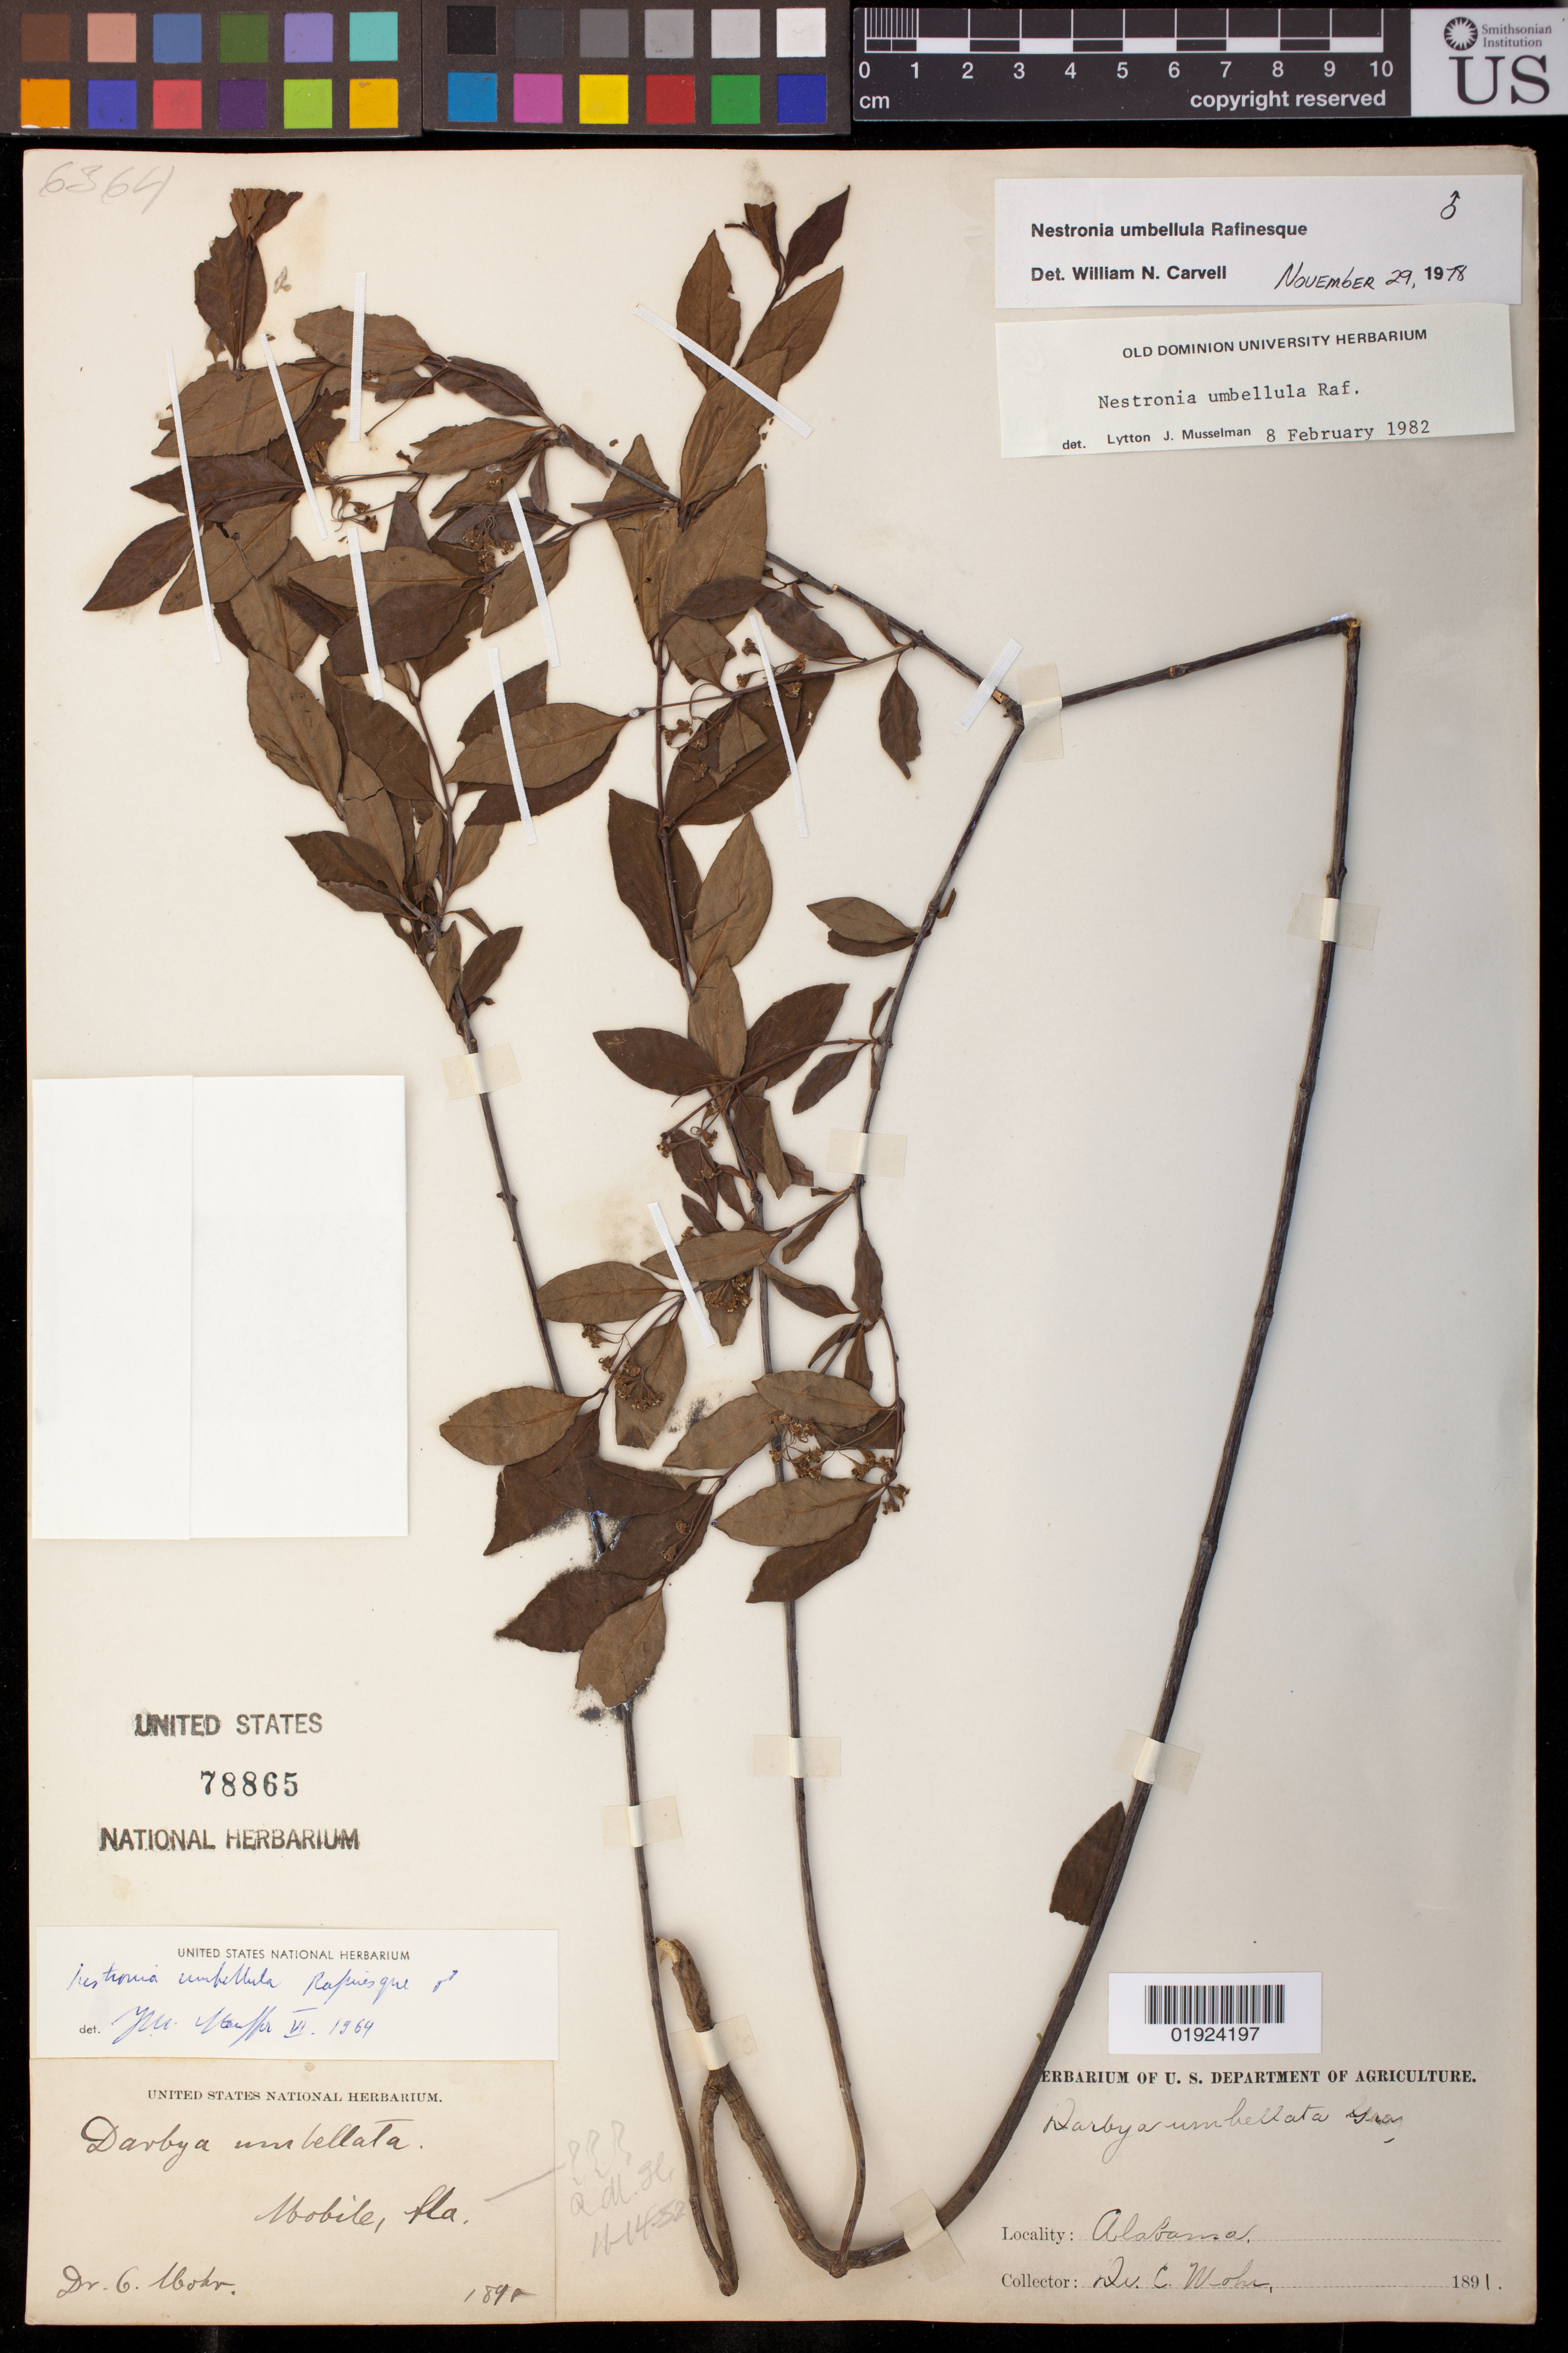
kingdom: Plantae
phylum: Tracheophyta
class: Magnoliopsida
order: Santalales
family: Santalaceae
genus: Nestronia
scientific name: Nestronia umbellula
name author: Raf.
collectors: C. T. Mohr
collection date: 1891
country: United States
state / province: Alabama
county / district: Mobile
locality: Mobile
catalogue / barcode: US 78865